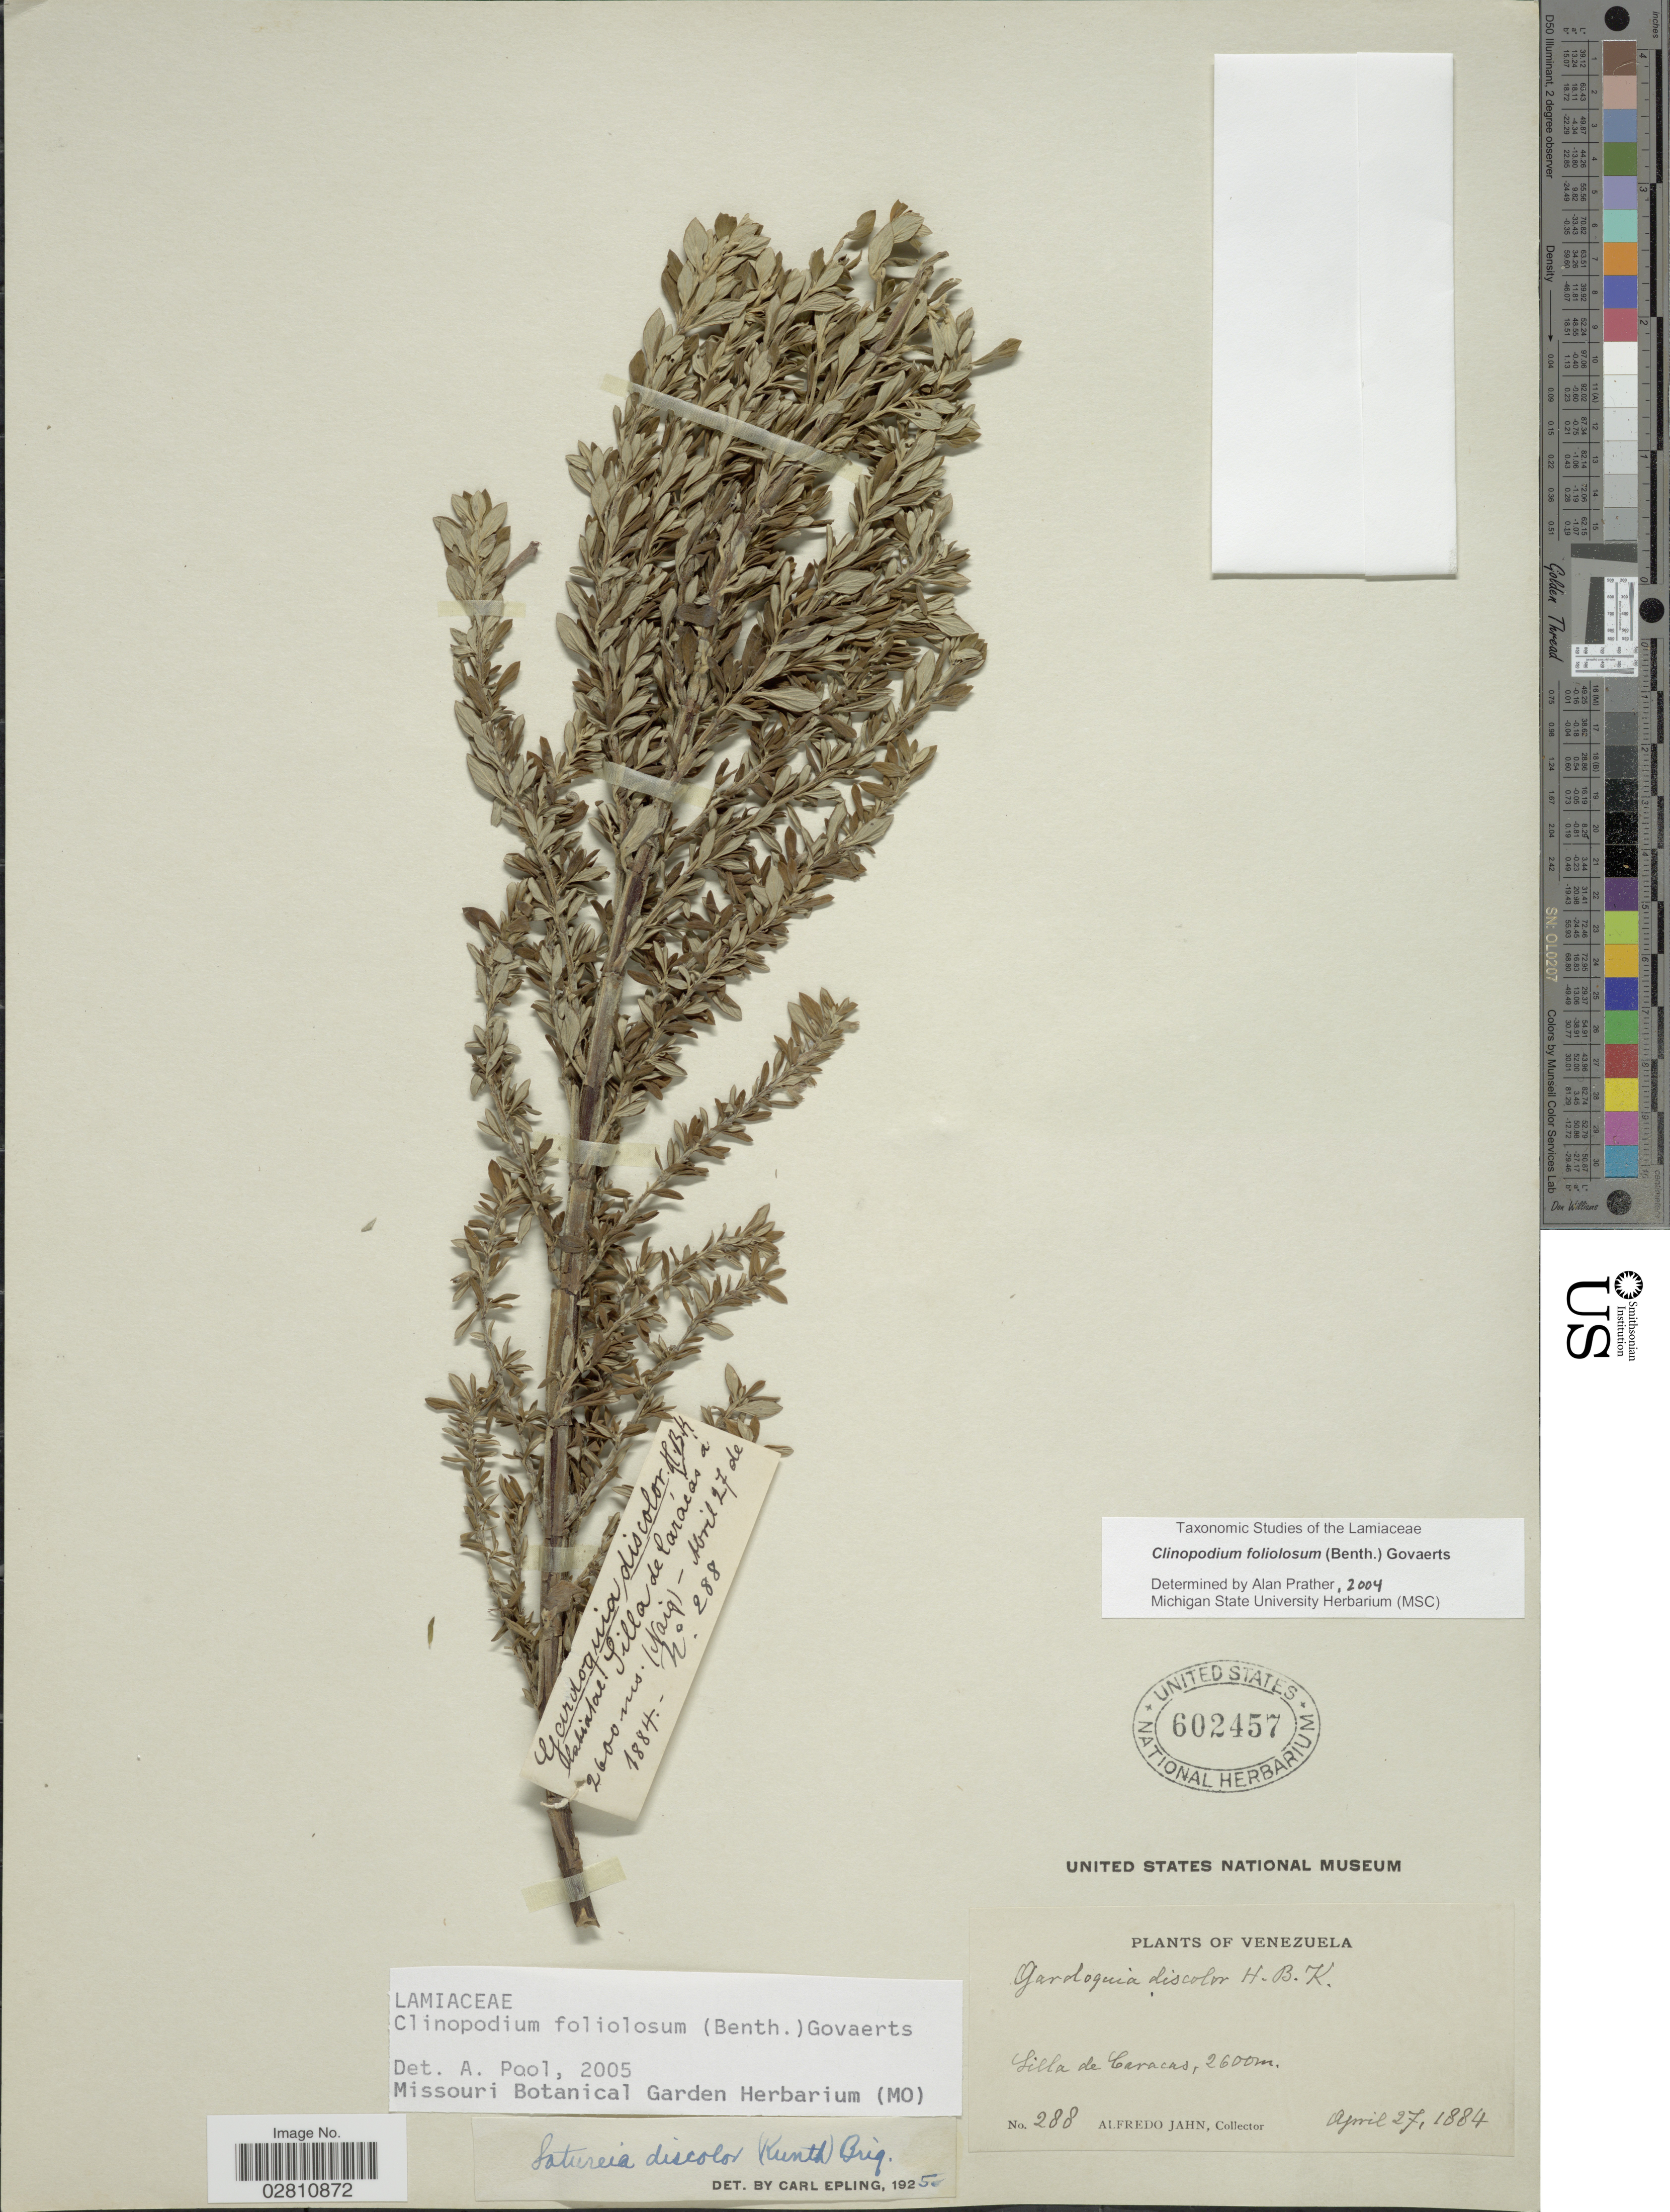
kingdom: Plantae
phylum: Tracheophyta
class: Magnoliopsida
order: Lamiales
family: Lamiaceae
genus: Clinopodium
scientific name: Clinopodium foliolosum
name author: (Benth.) Govaerts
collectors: A. Jahn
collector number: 288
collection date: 1884-04-27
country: Venezuela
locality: Silla de Caracas.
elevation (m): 2600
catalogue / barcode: US 602457